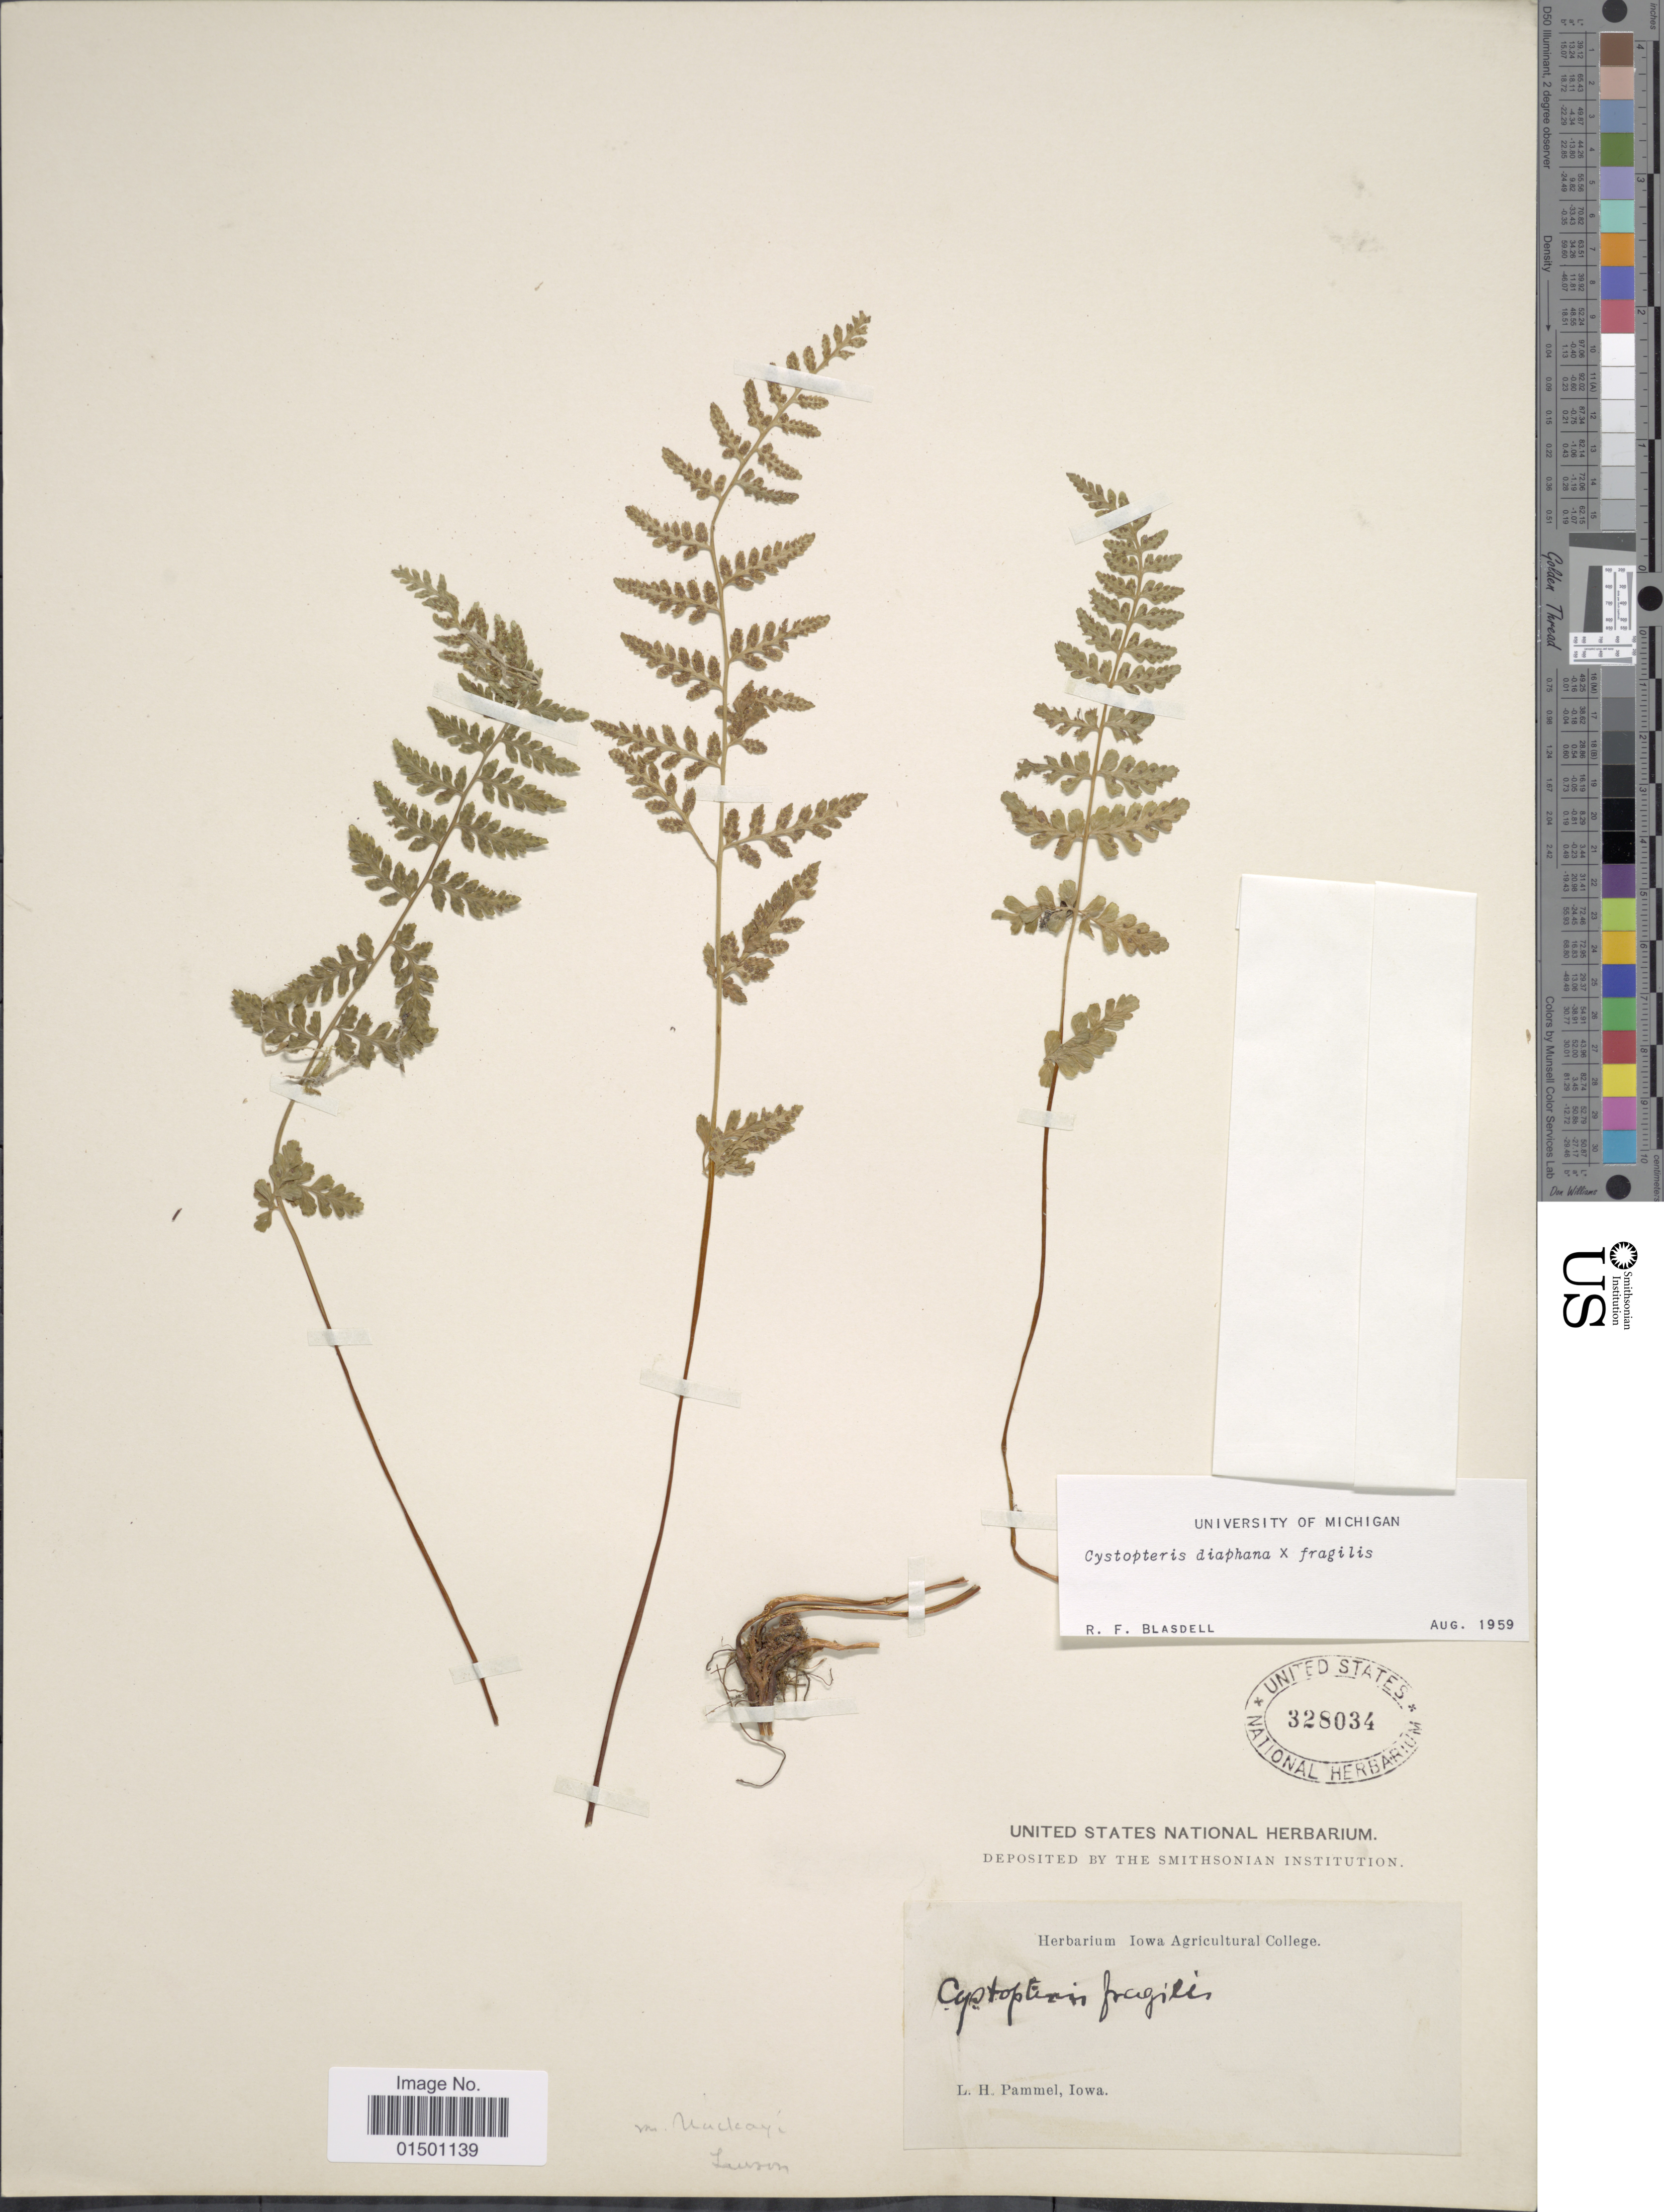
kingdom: Plantae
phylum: Tracheophyta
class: Polypodiopsida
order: Polypodiales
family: Cystopteridaceae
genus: Cystopteris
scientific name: Cystopteris diaphana x C. fragilis (L.) Bernh.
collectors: L. Pammel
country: United States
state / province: Iowa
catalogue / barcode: US 328034